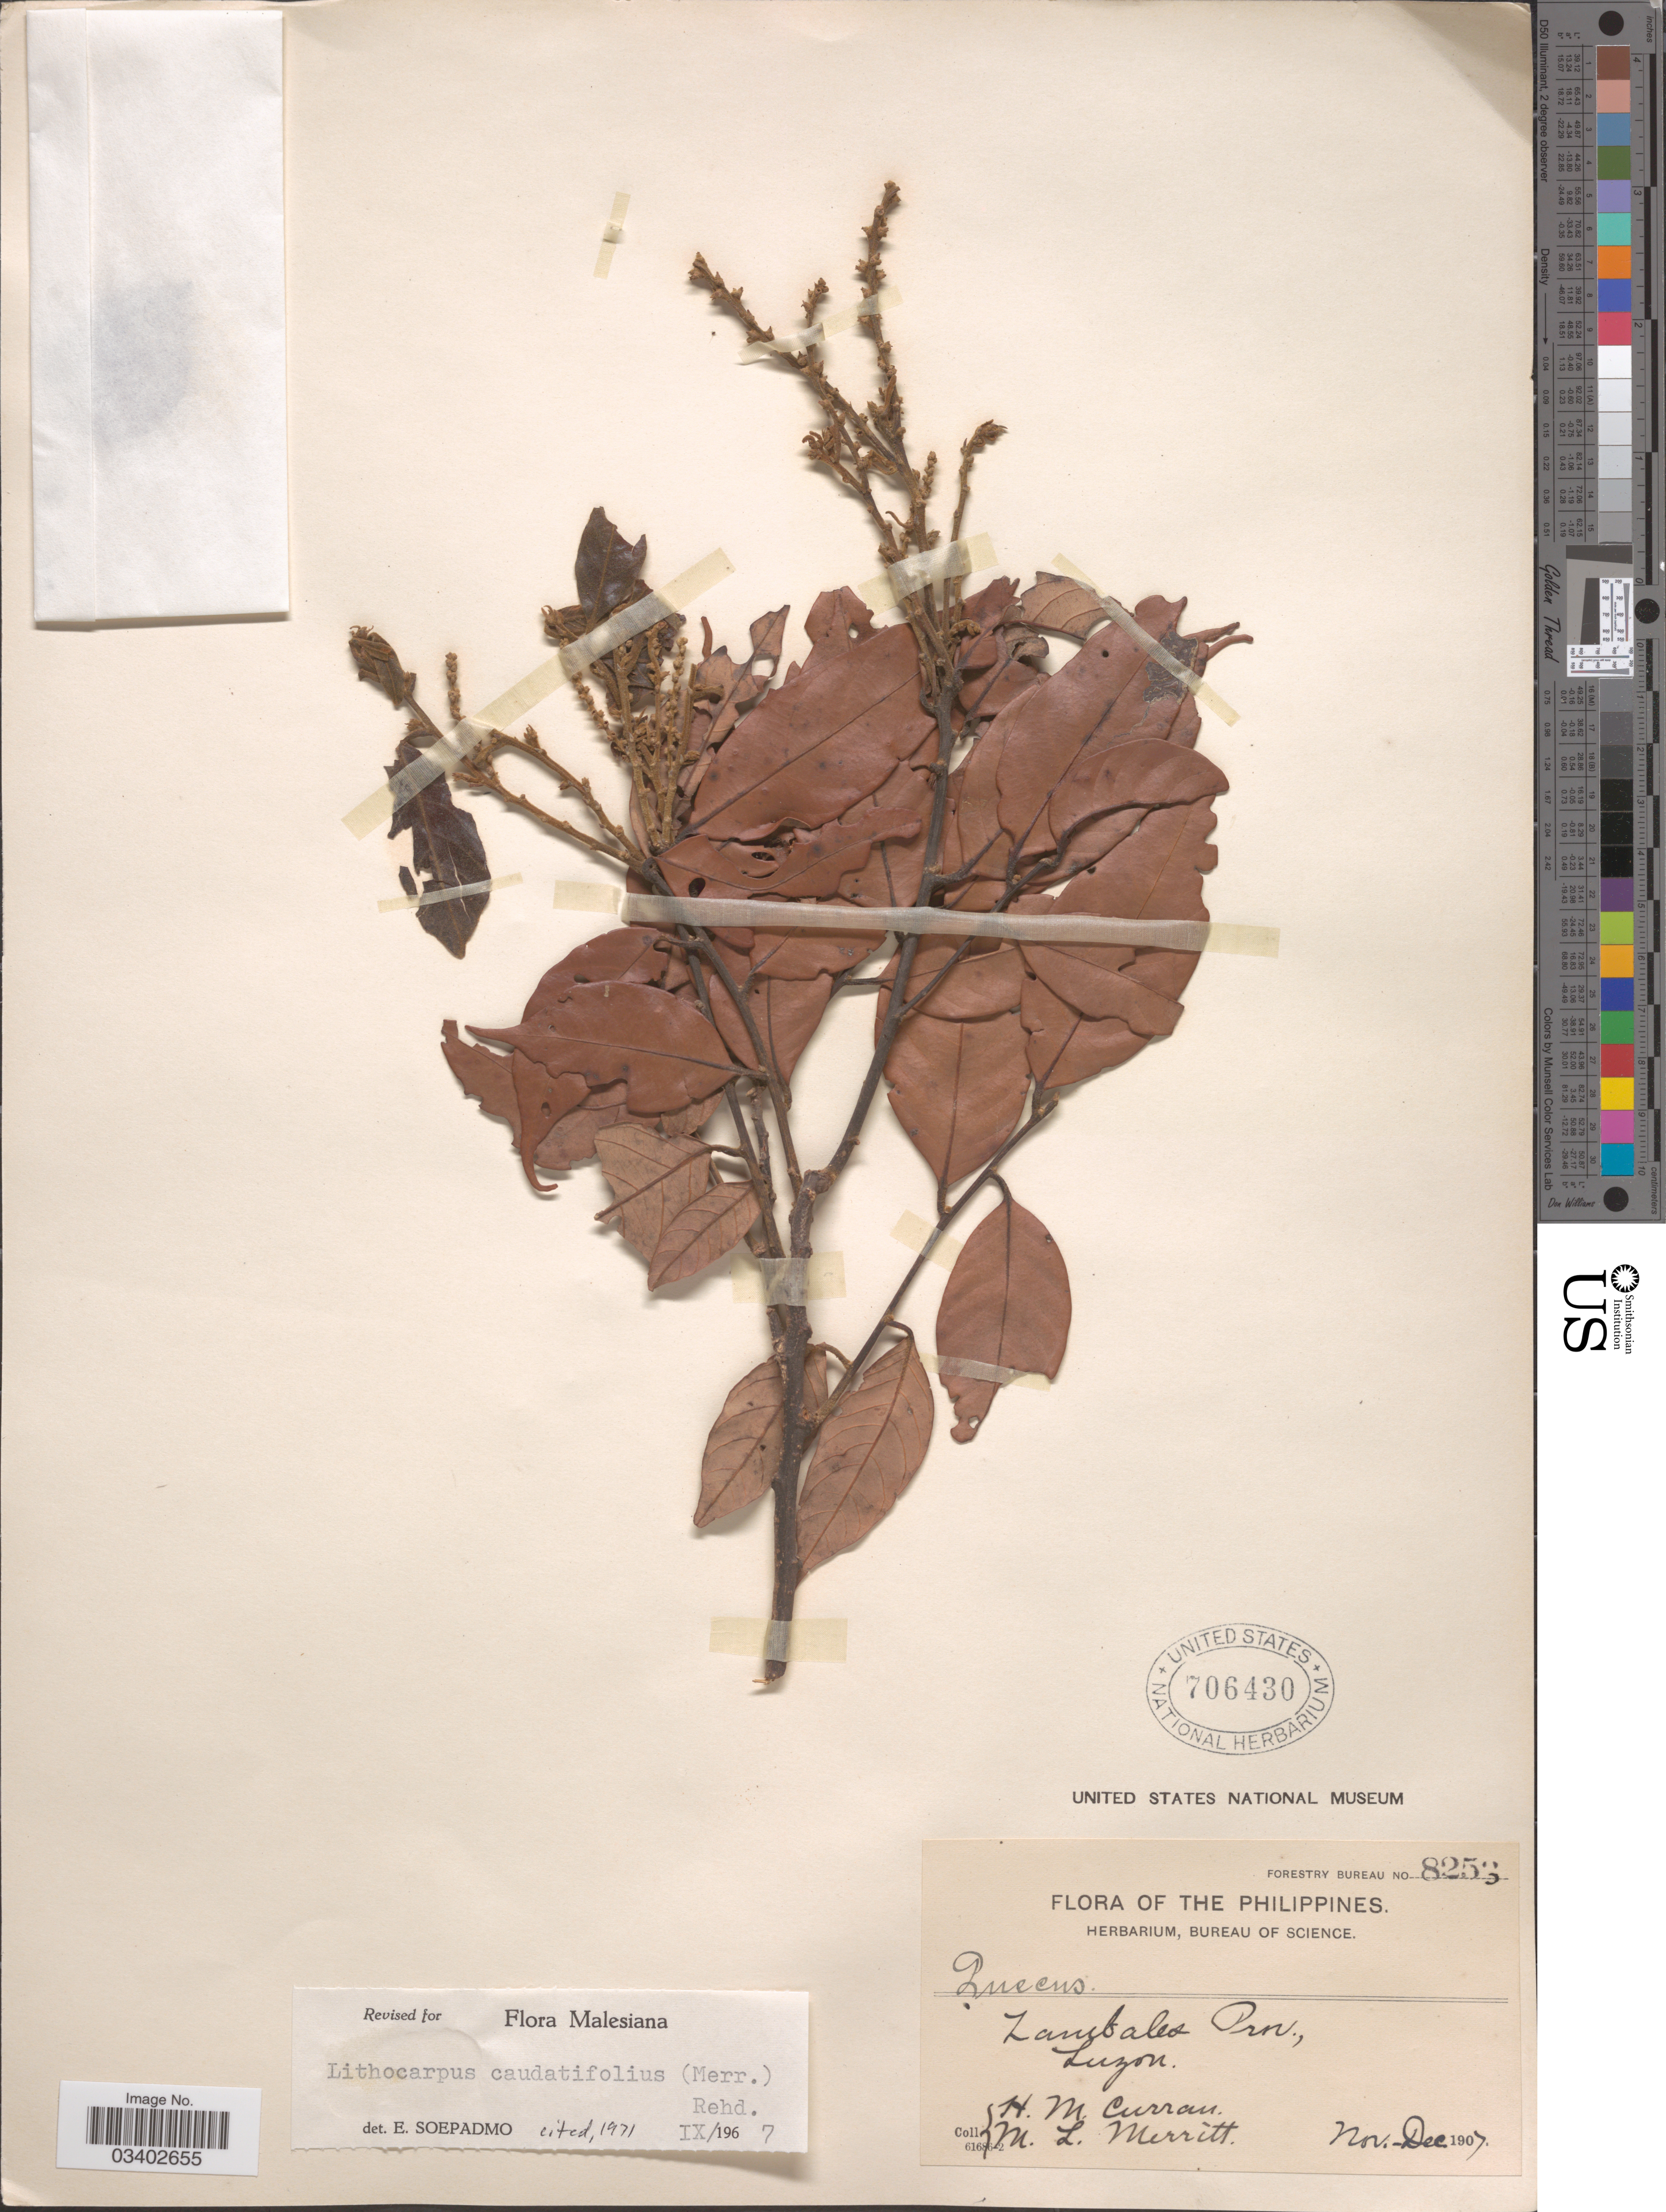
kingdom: Plantae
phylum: Tracheophyta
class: Magnoliopsida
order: Fagales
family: Fagaceae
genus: Lithocarpus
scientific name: Lithocarpus caudatifolius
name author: (Merr.) Rehder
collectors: H. M. Curran & M. L. Merritt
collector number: Forestry Bureau 8253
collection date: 1907-11/1907-12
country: Philippines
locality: Zambales Prov., Luzon.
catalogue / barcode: US 706430